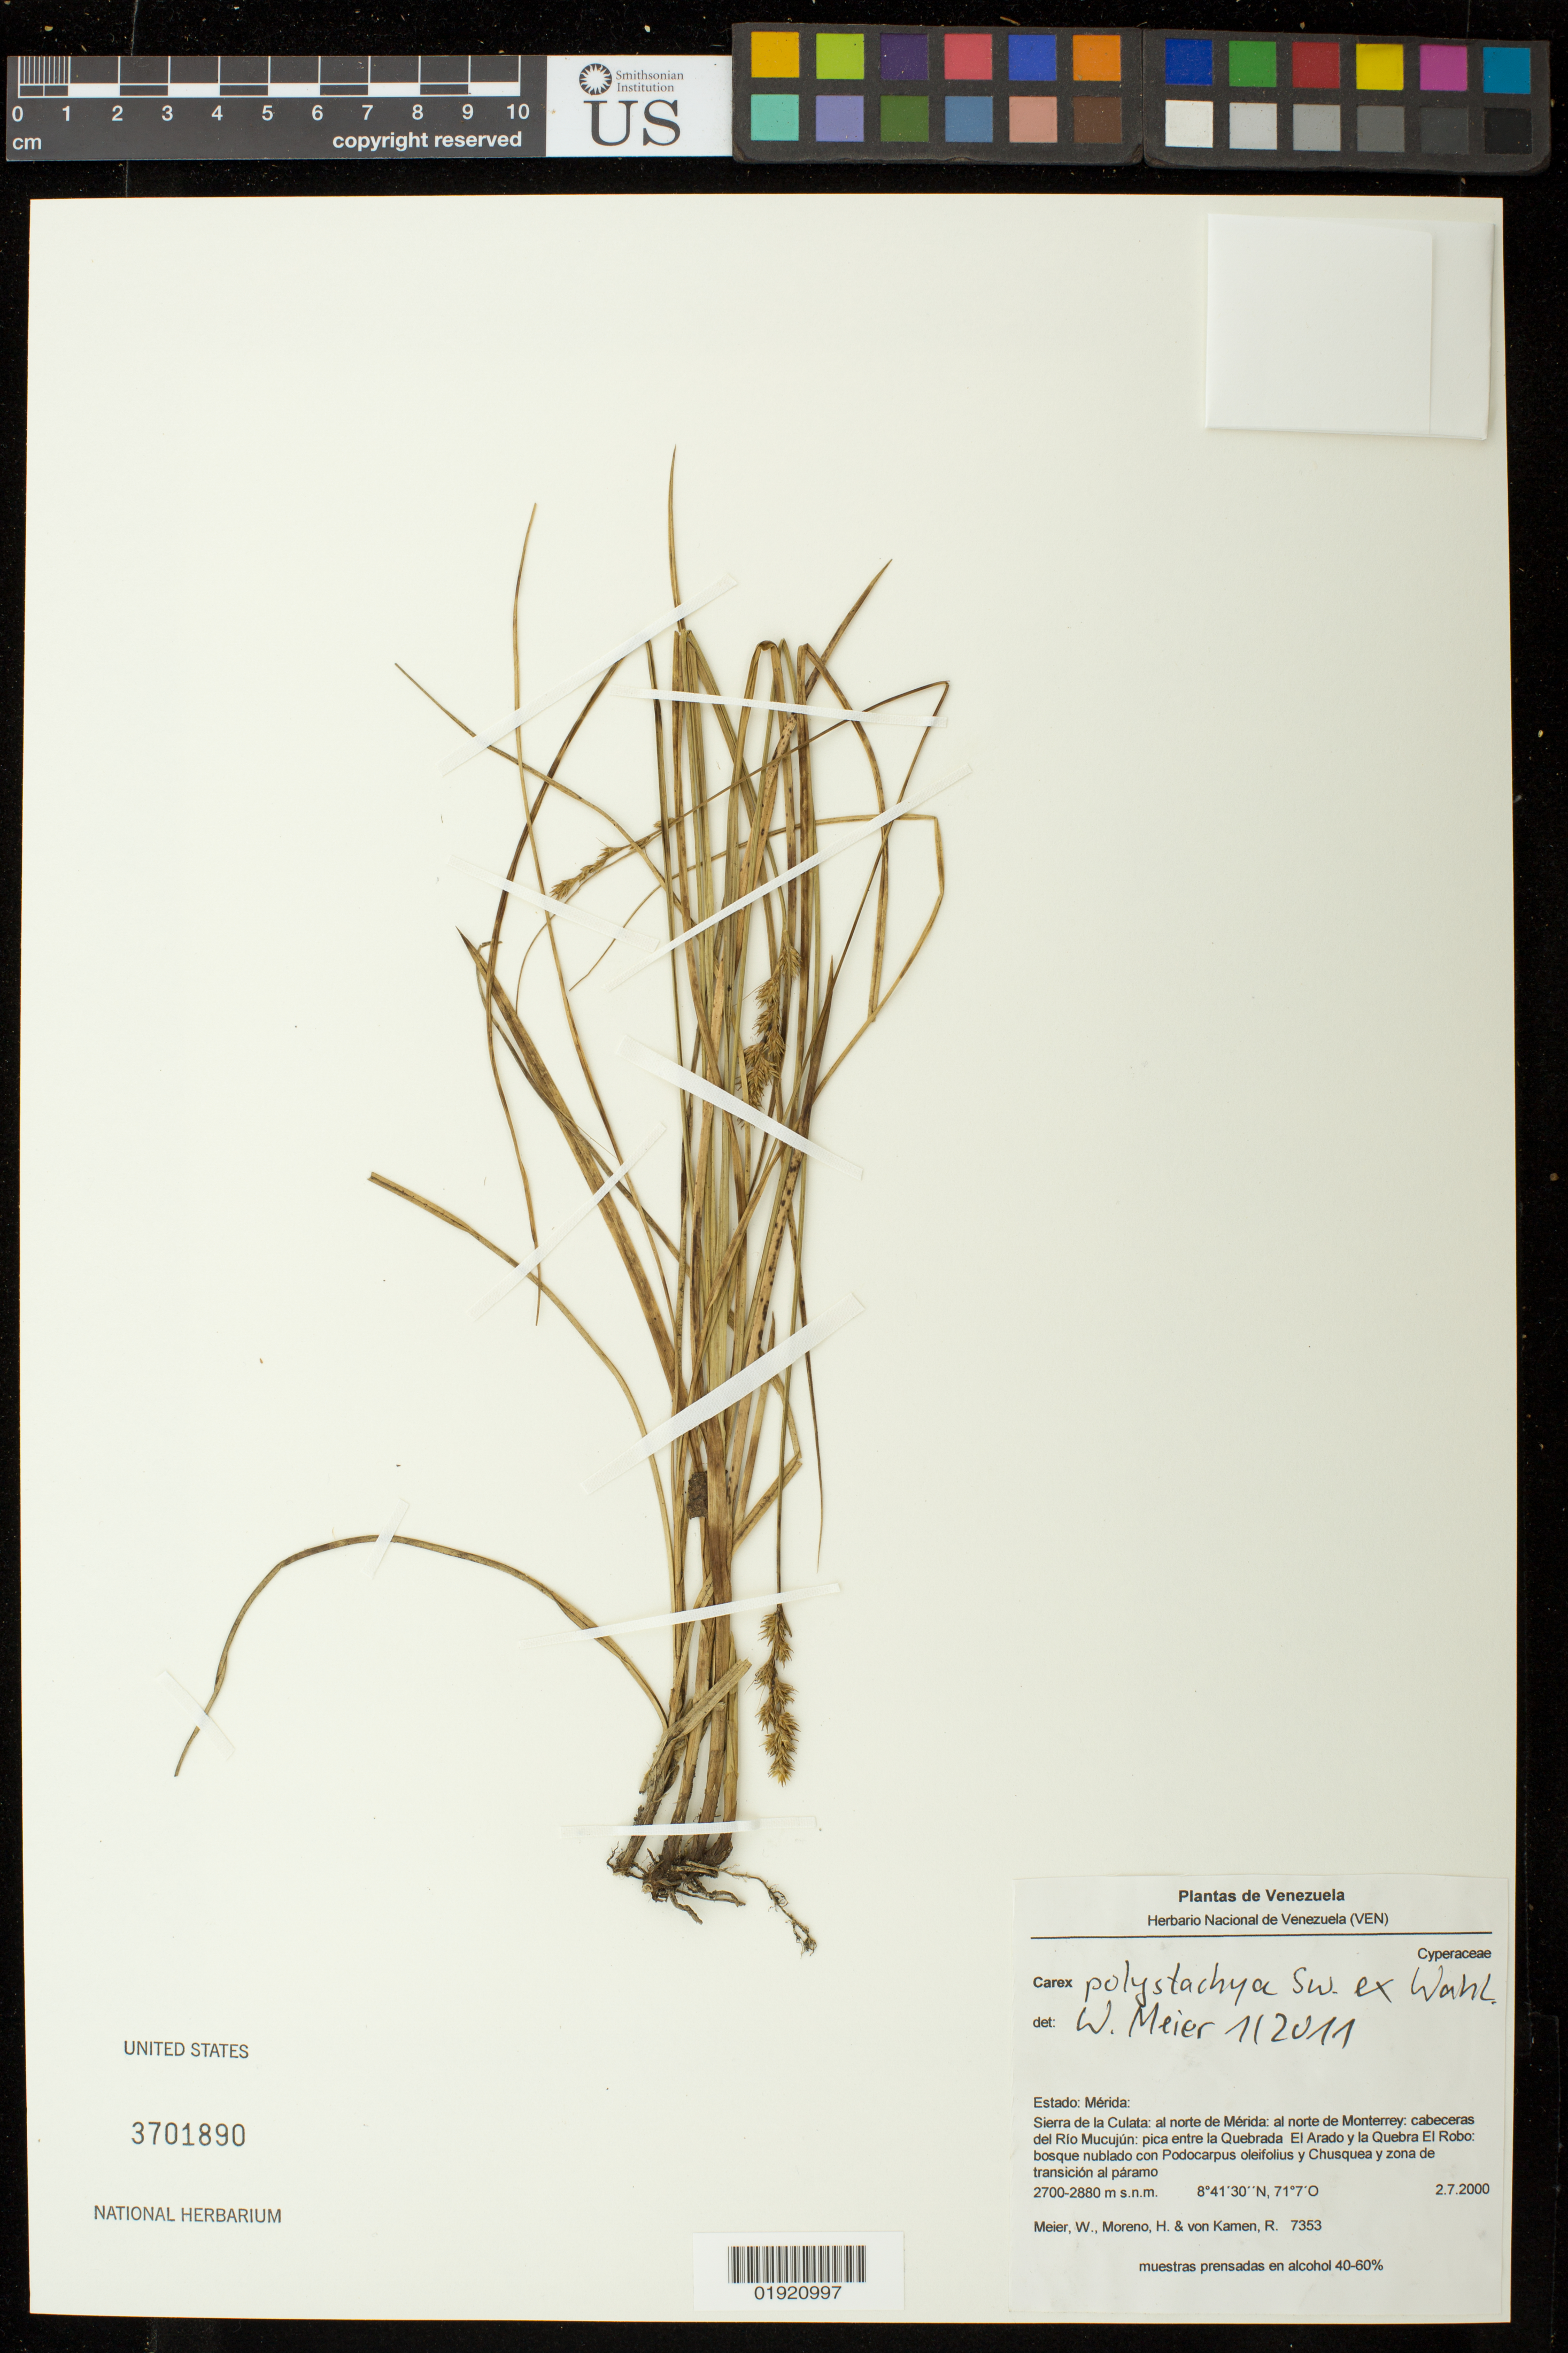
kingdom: Plantae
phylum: Tracheophyta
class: Liliopsida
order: Poales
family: Cyperaceae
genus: Carex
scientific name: Carex polystachya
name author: Sw. ex Wahlenb.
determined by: Meier, Winfried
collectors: W. Meier, H. Moreno & R. von Kamen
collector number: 7353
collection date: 2000-07-02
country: Venezuela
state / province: Mérida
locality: Estado: Merida: Sierra de la Culata: al norte de Merida: al norte de Monterrey: cabeceras del Rio Mucujun: pica entre la Quebrada El Arado y la Quebra El Robo.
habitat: Bosque nublado con Podocarpus oleifolius y Chusquea y zona de trasicion al paramo.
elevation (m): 2700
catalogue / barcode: US 3701890